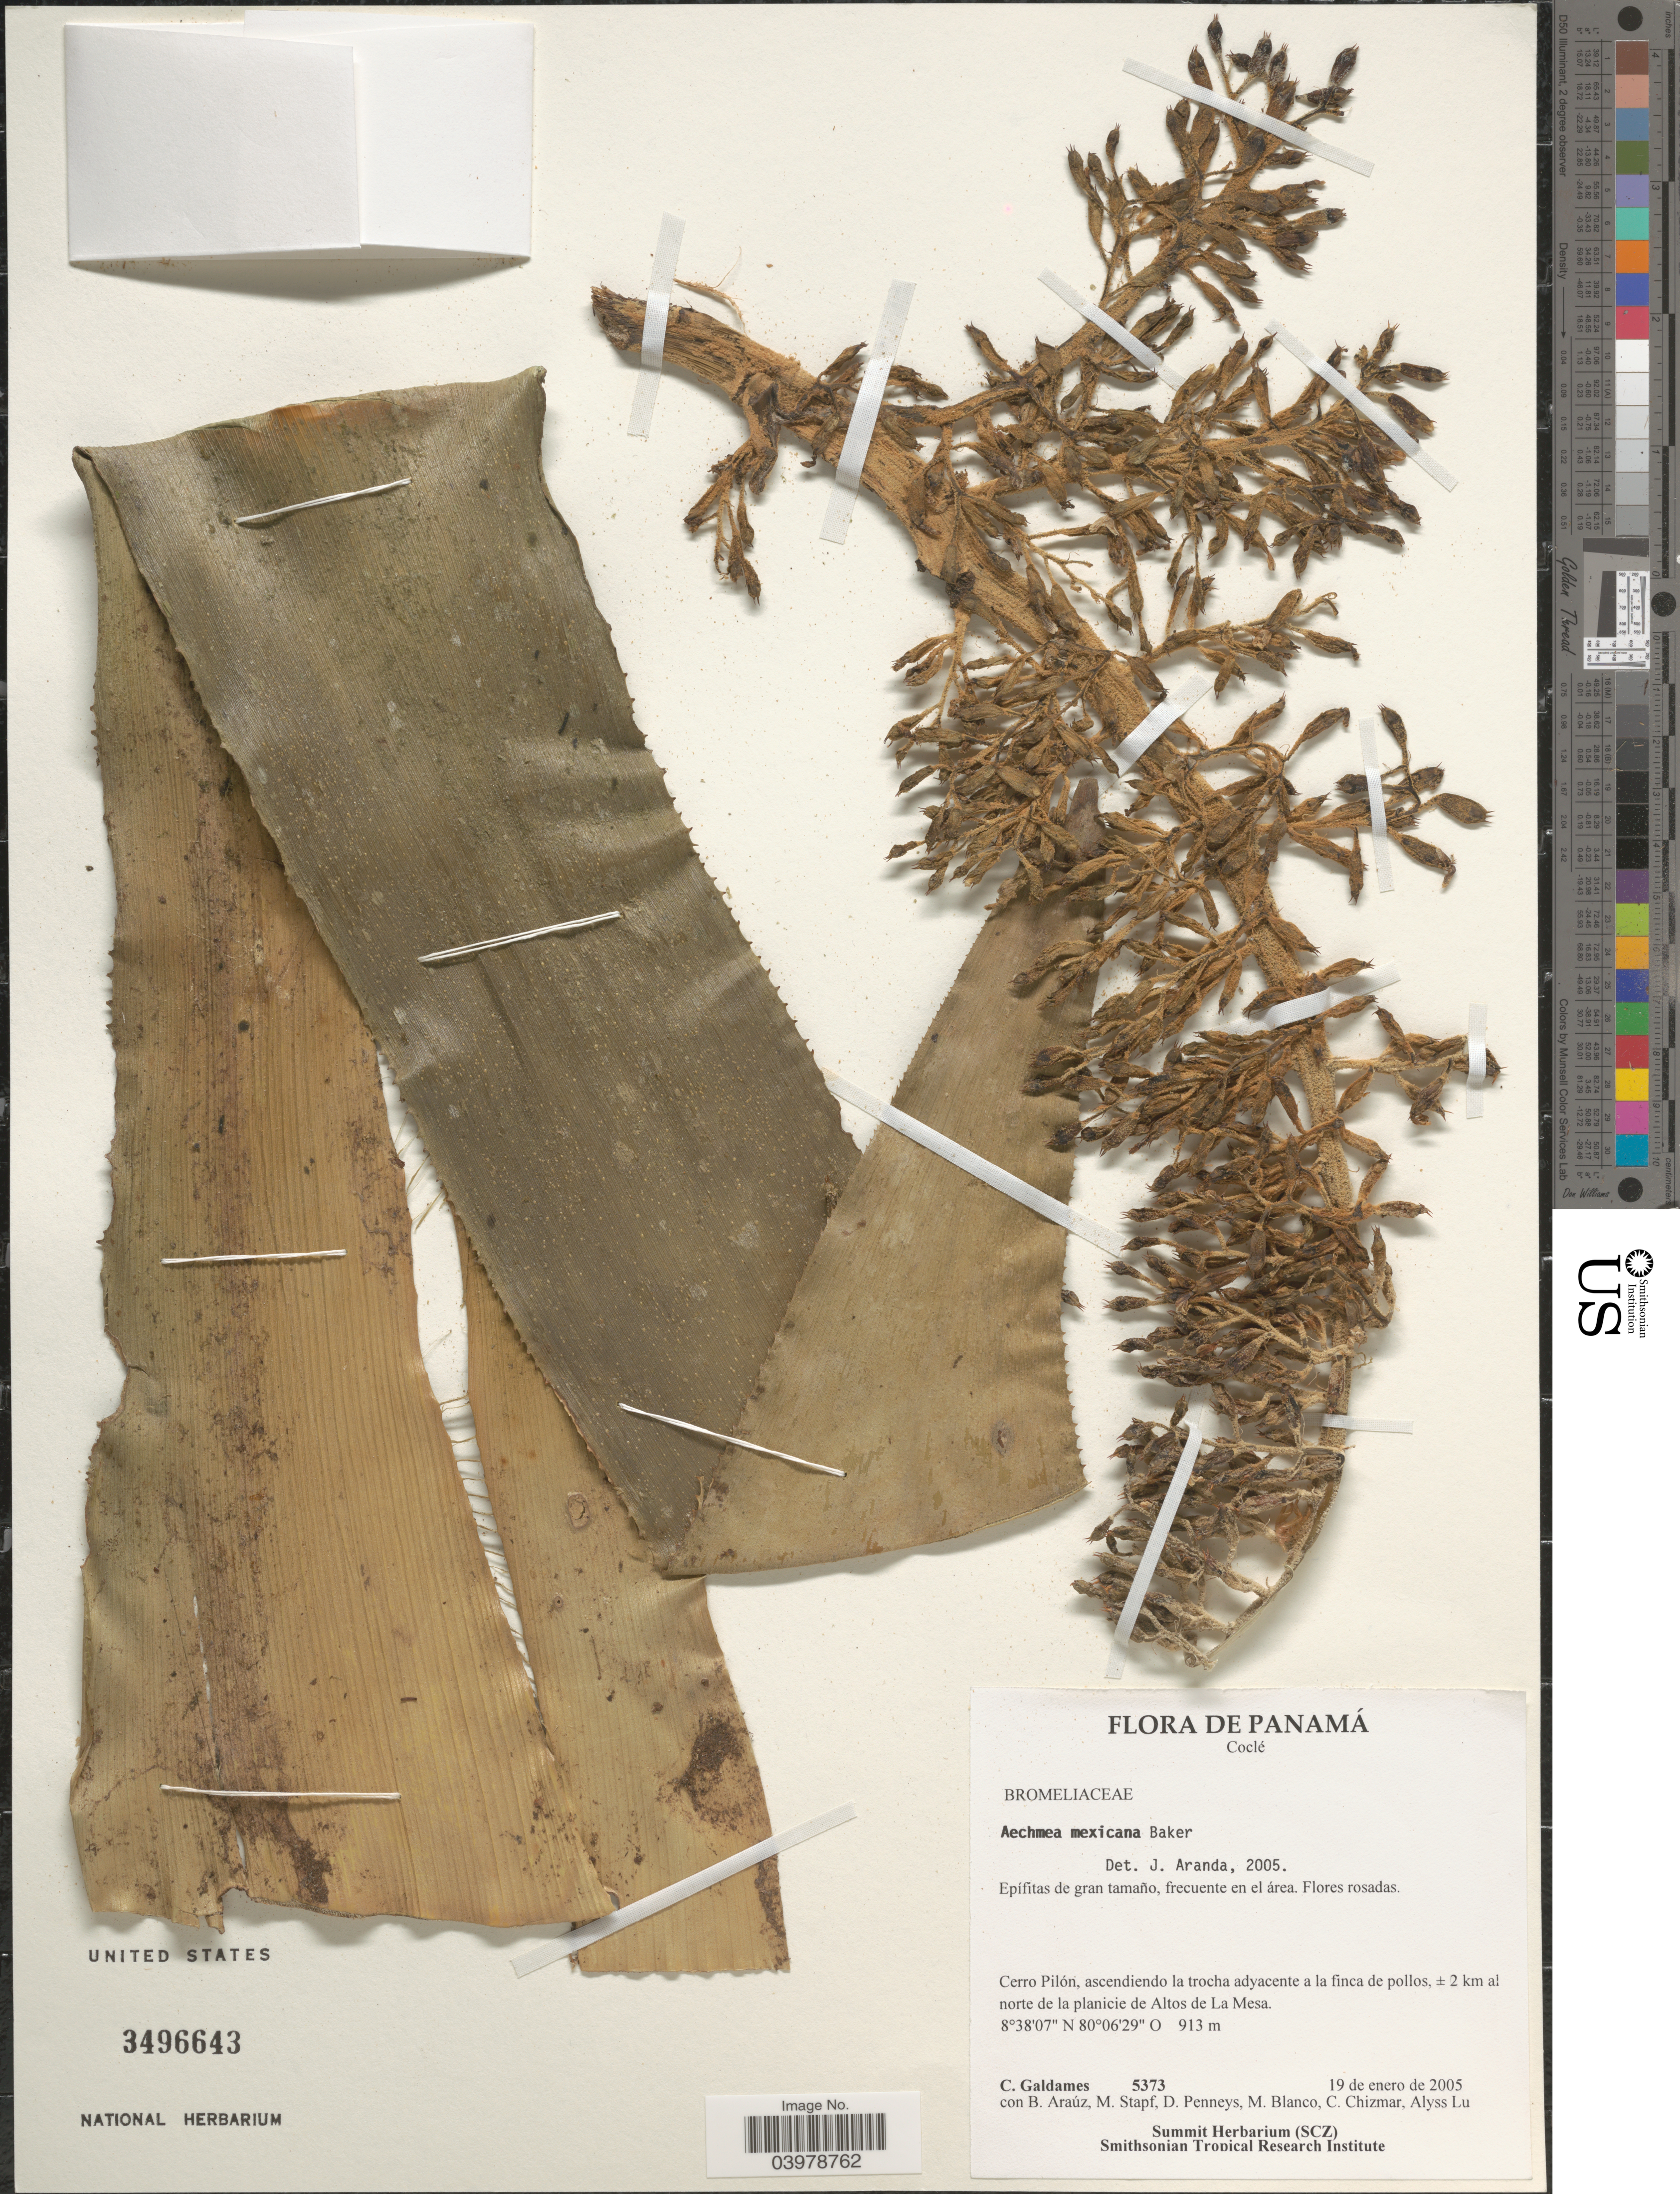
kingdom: Plantae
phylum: Tracheophyta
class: Liliopsida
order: Poales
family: Bromeliaceae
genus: Aechmea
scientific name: Aechmea mexicana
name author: Baker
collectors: C. Galdames, B. Araúz, M. Stapf, D. S. Penneys & et al.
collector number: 5373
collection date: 2005-01-19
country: Panama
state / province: Cocle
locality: Cerro Pilón, ascendiendo la trocha adyacente a la finca de pollos, ± 2 km al norte de la planicie de Altos de La Mesa.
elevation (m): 913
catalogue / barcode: US 3496643